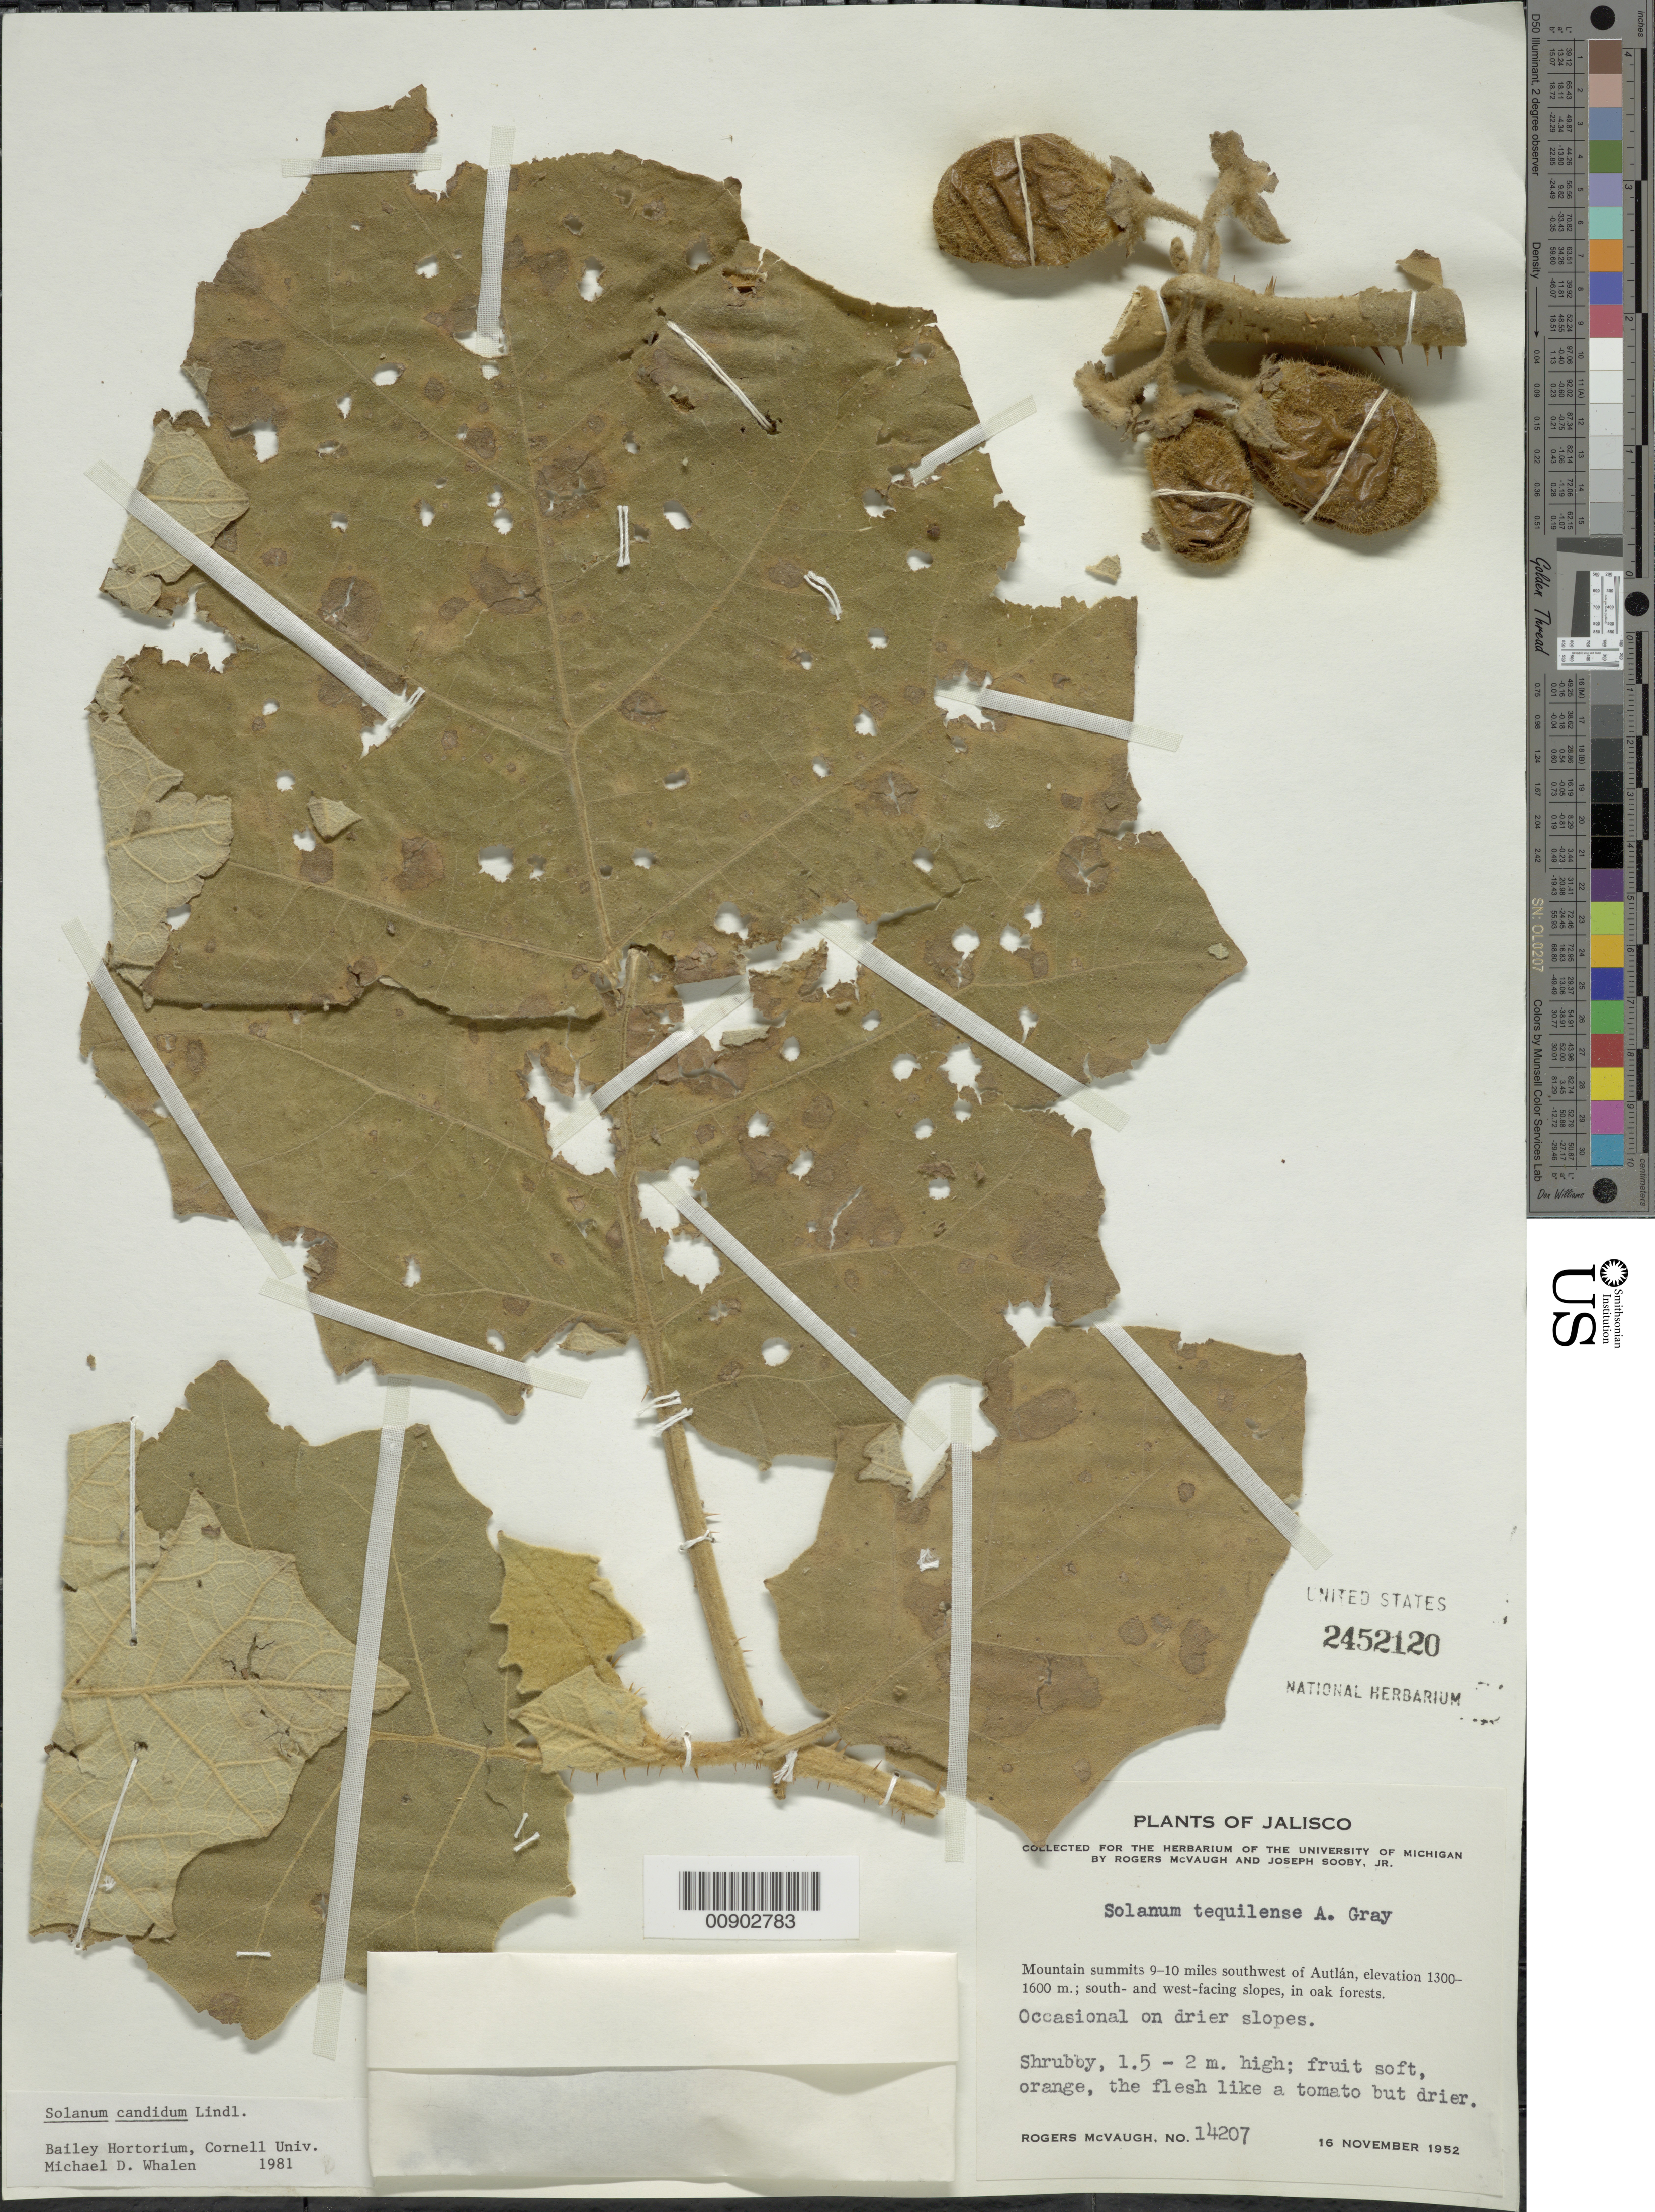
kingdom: Plantae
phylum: Tracheophyta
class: Magnoliopsida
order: Solanales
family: Solanaceae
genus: Solanum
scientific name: Solanum candidum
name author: Lindl.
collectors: R. McVaugh & J. Sooby Jr.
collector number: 14207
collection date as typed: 16 Nov 1952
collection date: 1952-11-16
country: Mexico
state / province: Jalisco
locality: Mountain summits 9-10 miles southwest of Autlán, Jalisco.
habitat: South - and west - facing slopes, in oak forests.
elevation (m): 1600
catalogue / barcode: US 2452120